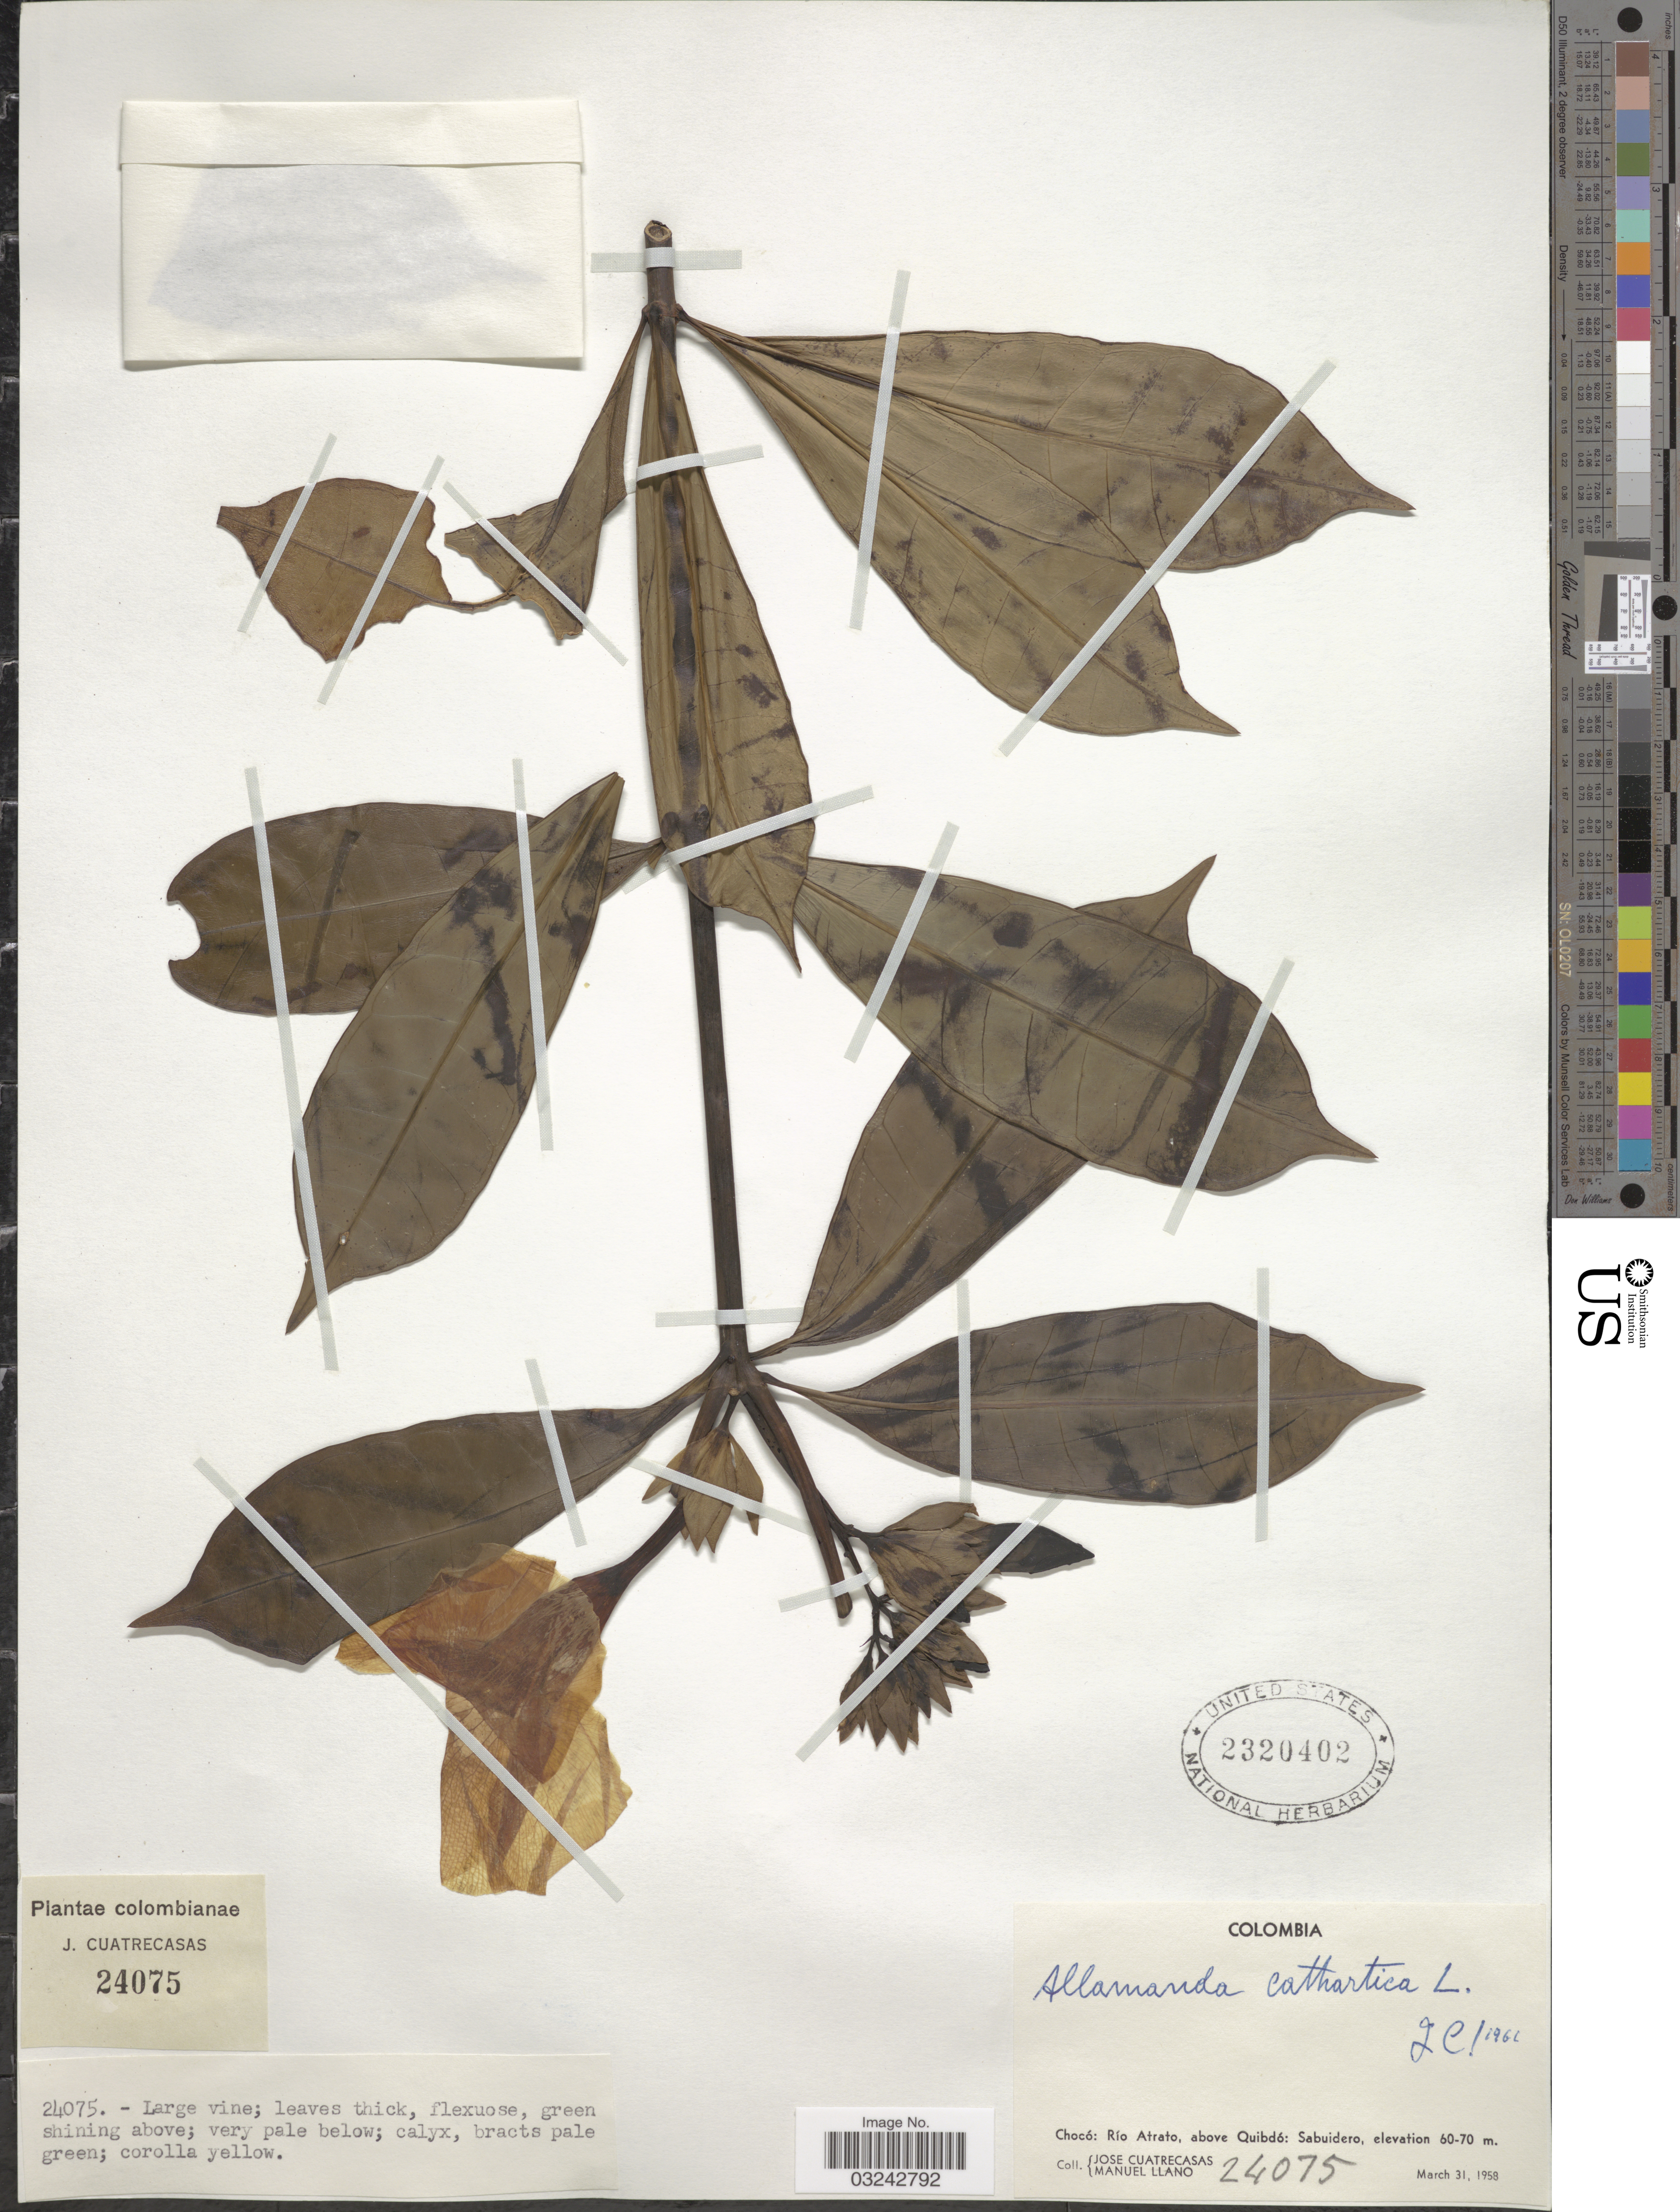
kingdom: Plantae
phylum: Tracheophyta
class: Magnoliopsida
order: Gentianales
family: Apocynaceae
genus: Allamanda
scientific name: Allamanda cathartica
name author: L.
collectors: J. Cuatrecasas & M. Llano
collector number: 24075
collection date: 1958-03-31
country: Colombia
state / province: Chocó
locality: Río Atrato, above Quibdó: Sabuidero.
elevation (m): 60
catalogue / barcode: US 2320402